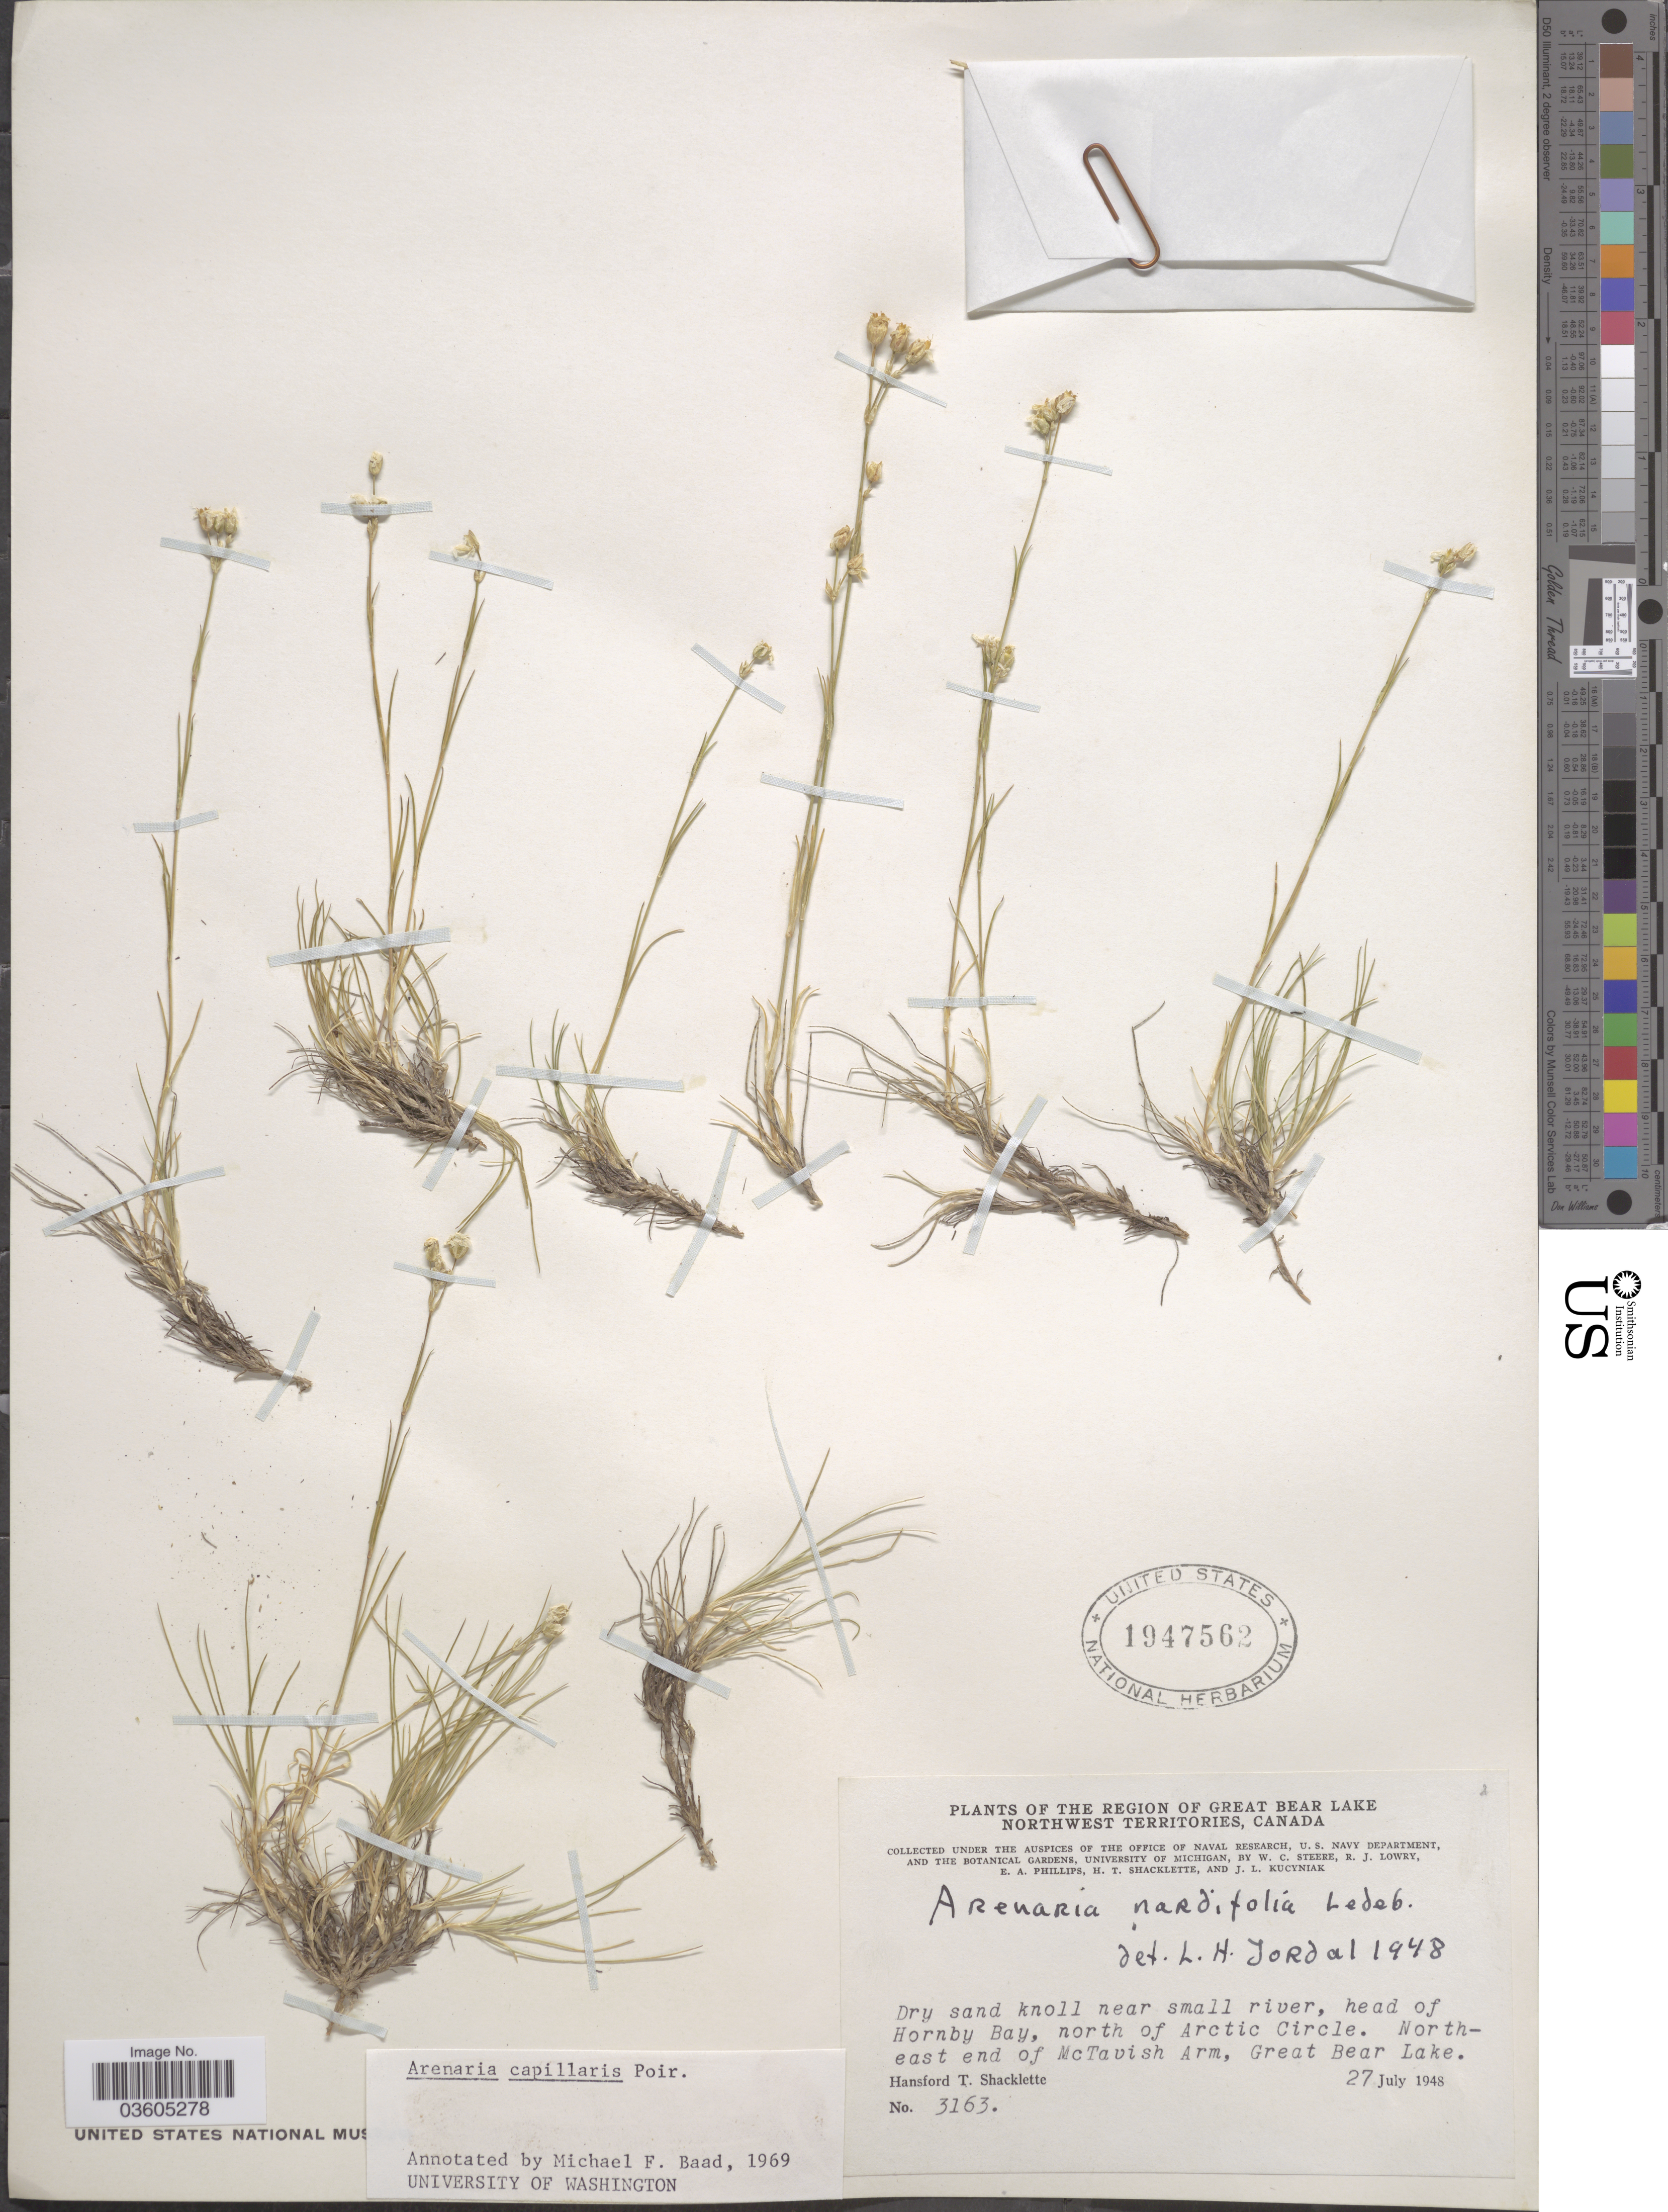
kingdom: Plantae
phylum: Tracheophyta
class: Magnoliopsida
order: Caryophyllales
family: Caryophyllaceae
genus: Eremogone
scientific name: Eremogone capillaris var. capillaris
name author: (Poir.) Fenzl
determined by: Strong, Mark T., (BOT), Smithsonian Institution - National Museum of Natural History (UNITED STATES)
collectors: H. Shacklette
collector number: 3163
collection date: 1948-07-27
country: Canada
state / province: Northwest Territories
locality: The Region of Great Bear Lake. Head of Horny Bay, north of Arctic Circle. North-east end of McTavish Arm, Great Bear Lake.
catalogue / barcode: US 1947562